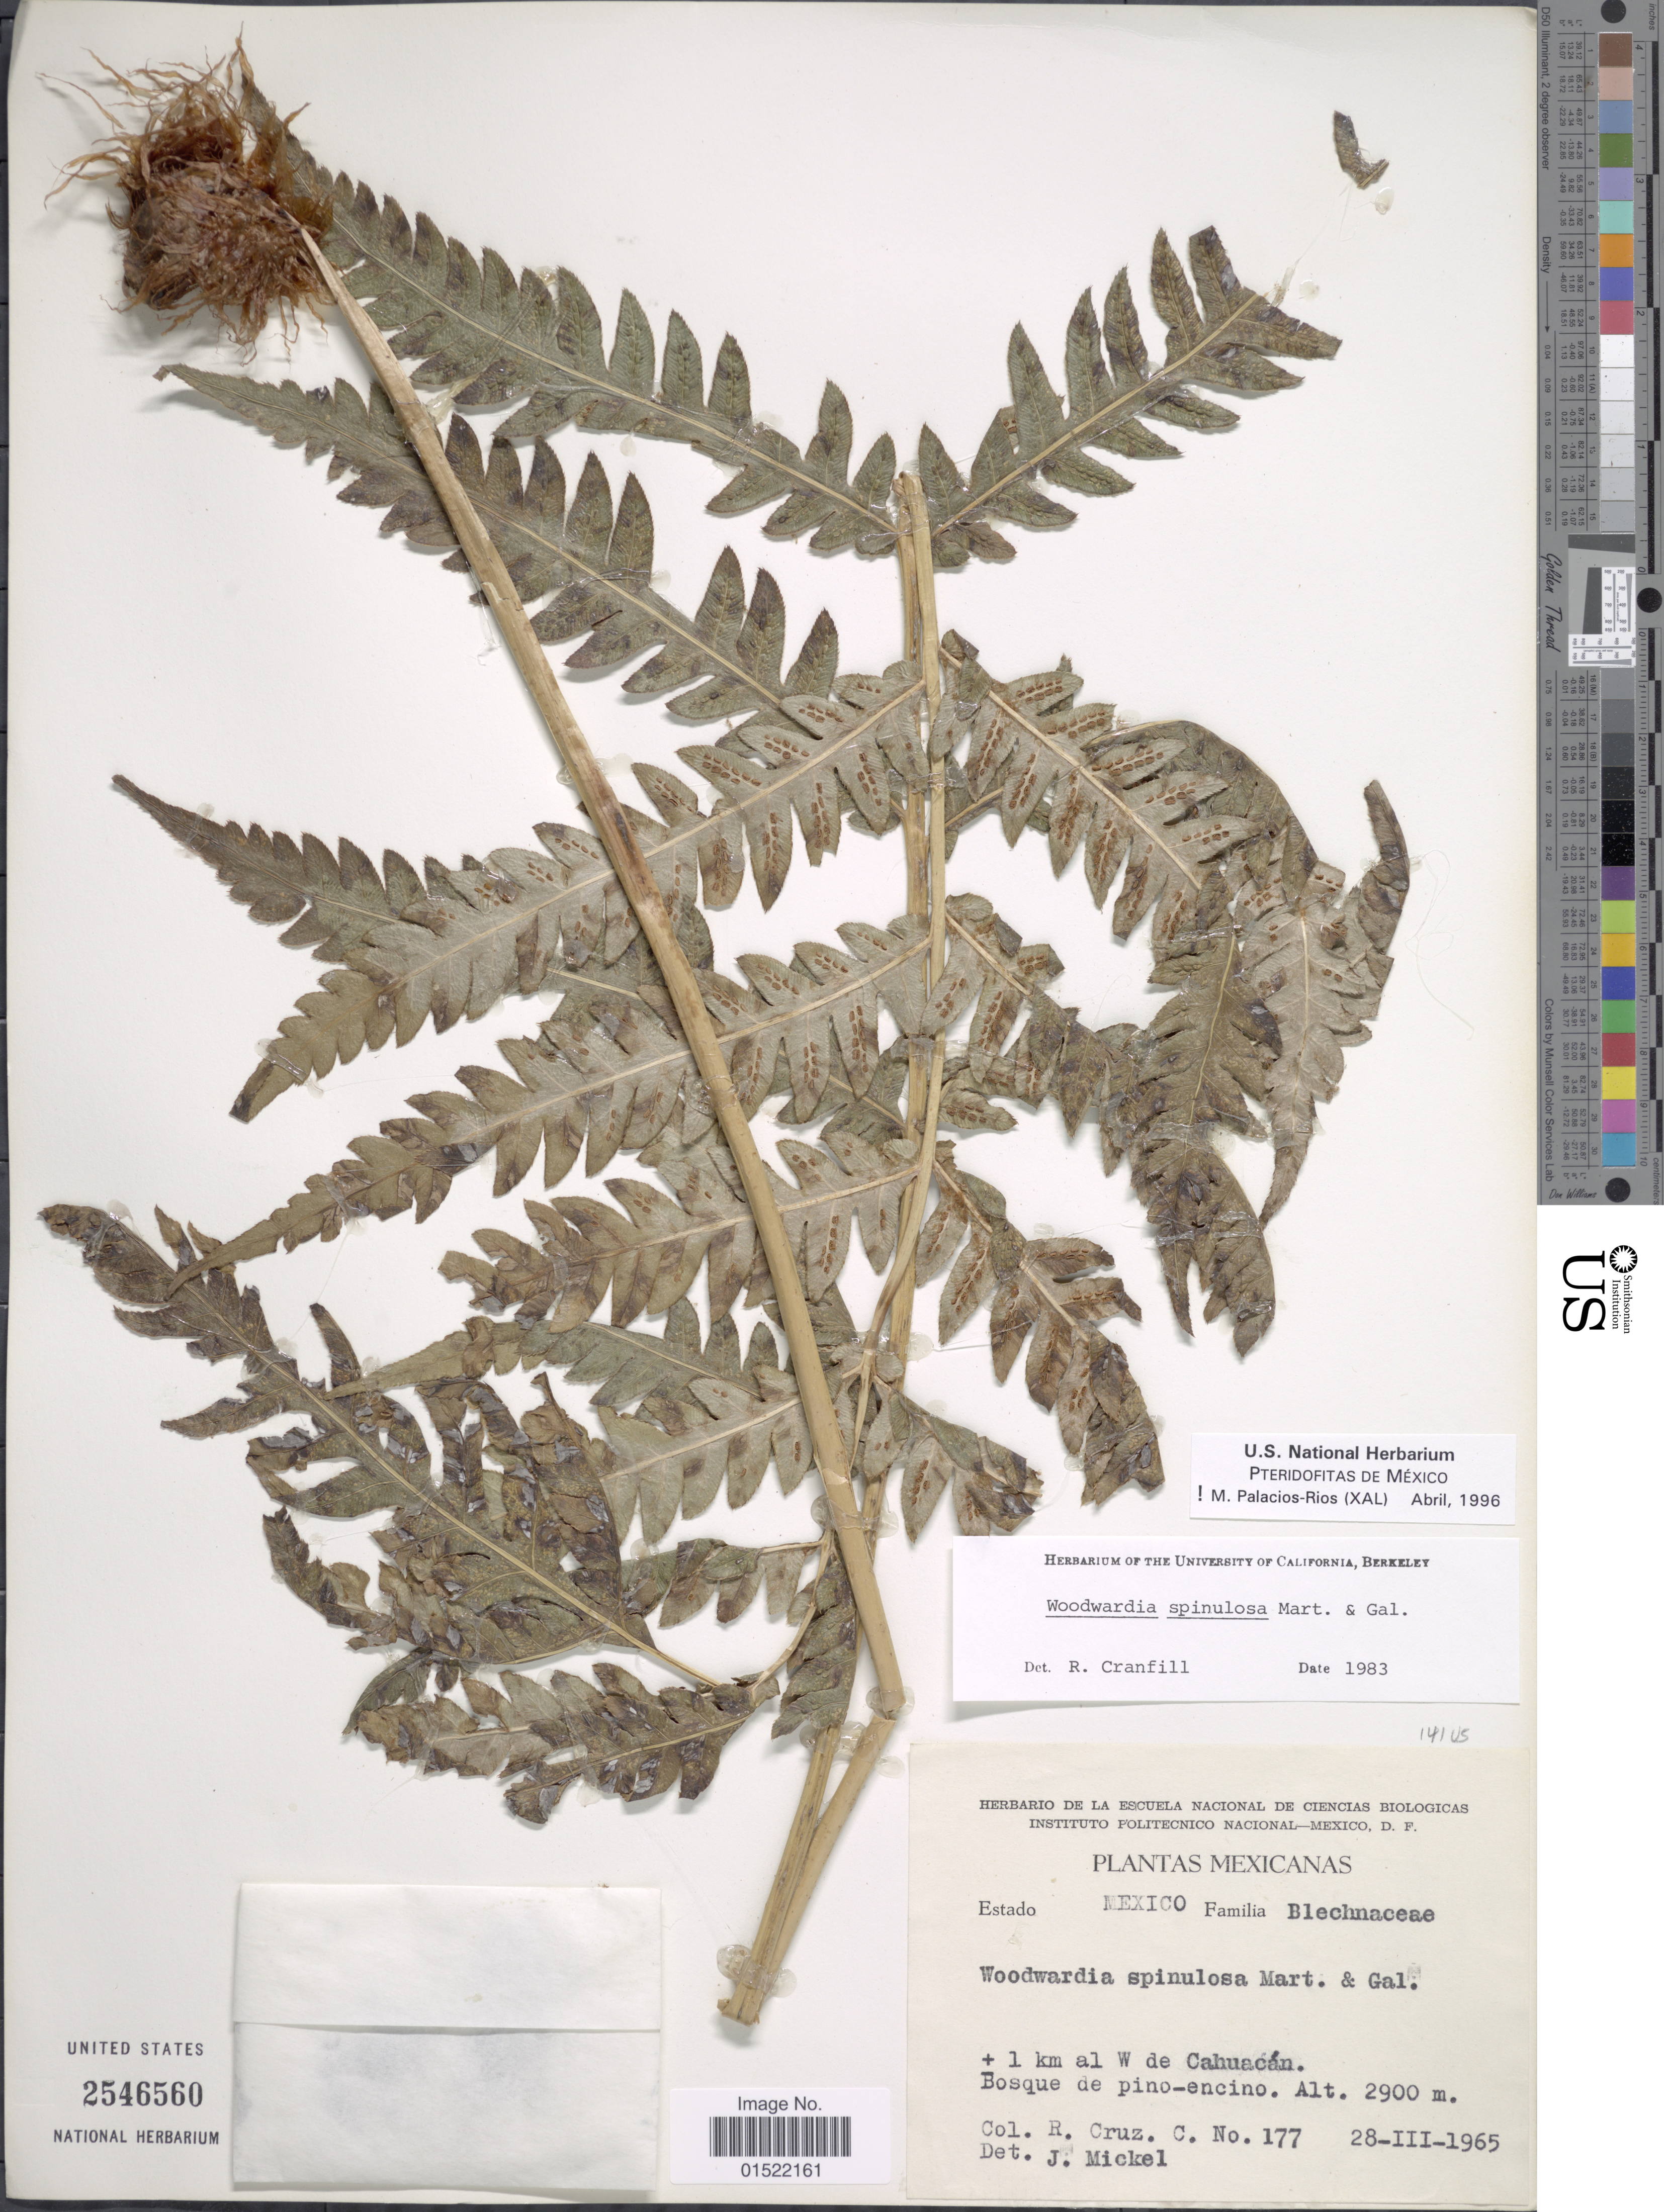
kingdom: Plantae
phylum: Tracheophyta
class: Polypodiopsida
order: Polypodiales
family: Blechnaceae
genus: Woodwardia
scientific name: Woodwardia spinulosa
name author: M. Martens & Galeotti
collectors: R. Cruz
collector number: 177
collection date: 1965-03-28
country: Mexico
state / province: México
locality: Mexicanas, Estado Mexico, ± 1 km al W de Cahuacan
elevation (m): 2900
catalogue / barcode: US 2546560